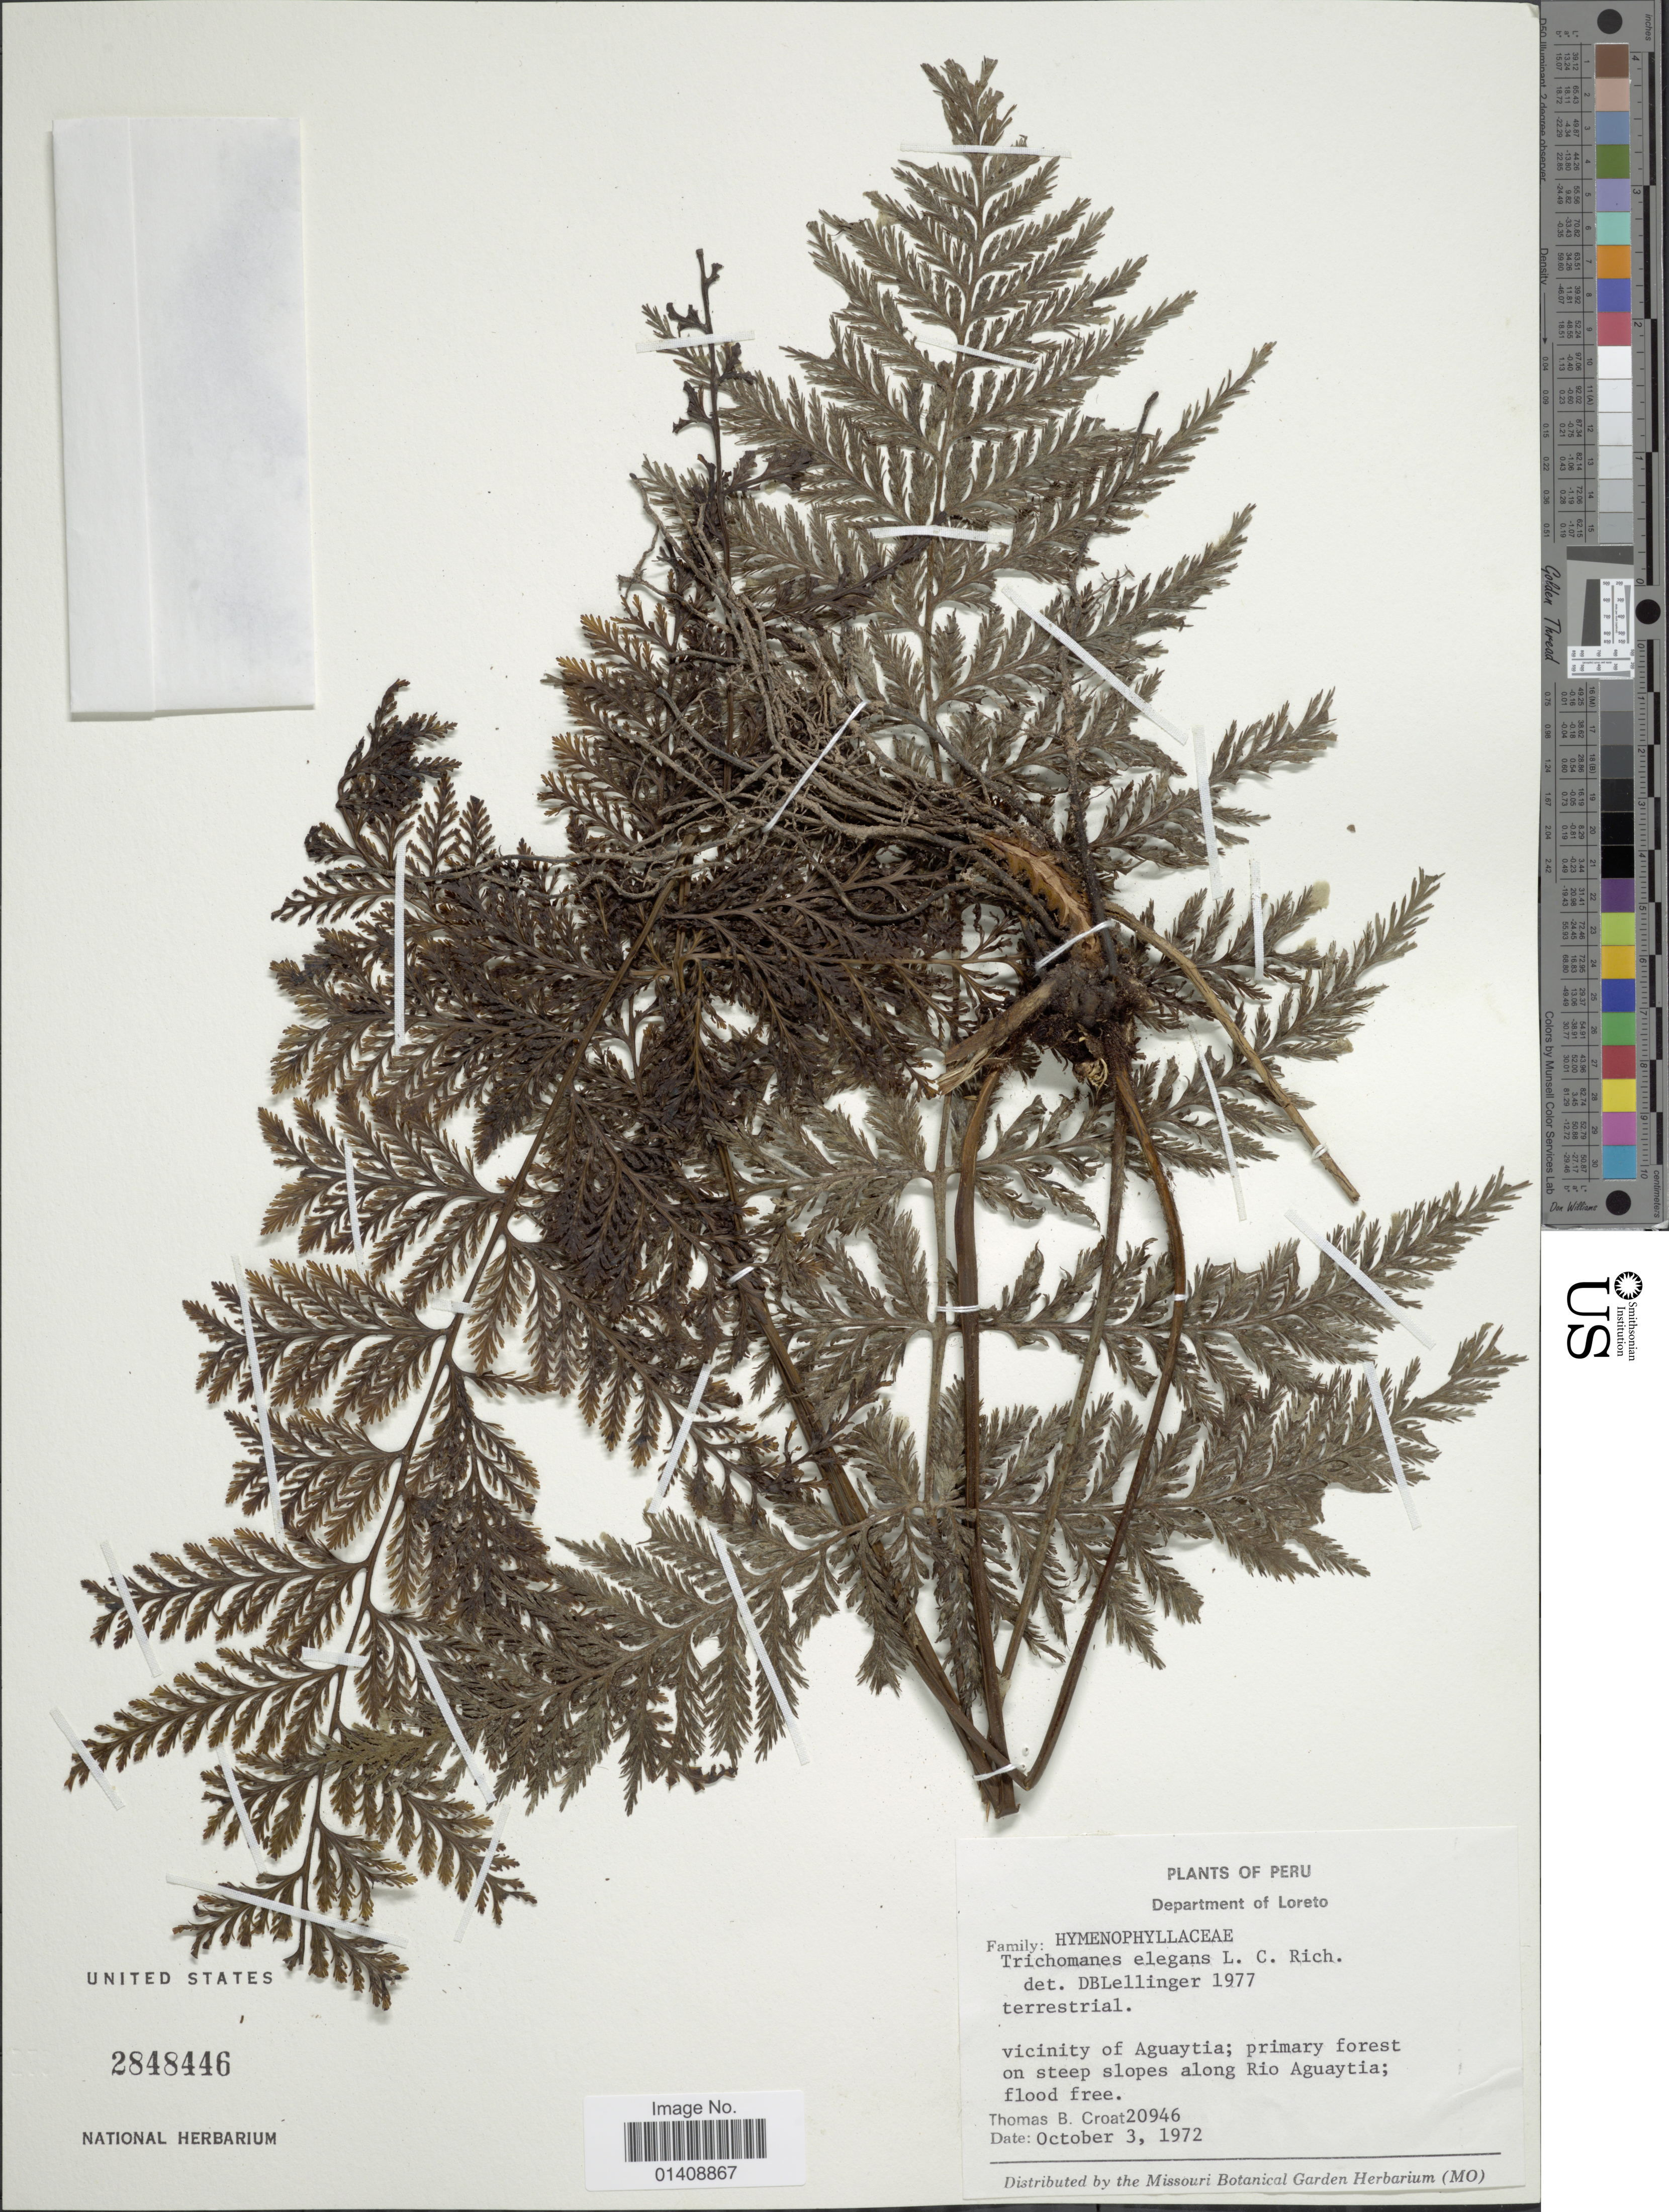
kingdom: Plantae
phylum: Tracheophyta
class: Polypodiopsida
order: Hymenophyllales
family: Hymenophyllaceae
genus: Trichomanes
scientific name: Trichomanes elegans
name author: Rich.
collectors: T. B. Croat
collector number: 20946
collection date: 1972-10-03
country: Peru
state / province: Loreto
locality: Vicinity of Aguaytia; primary forest on steep slopes along Rio Aguaytia.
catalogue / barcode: US 2848446